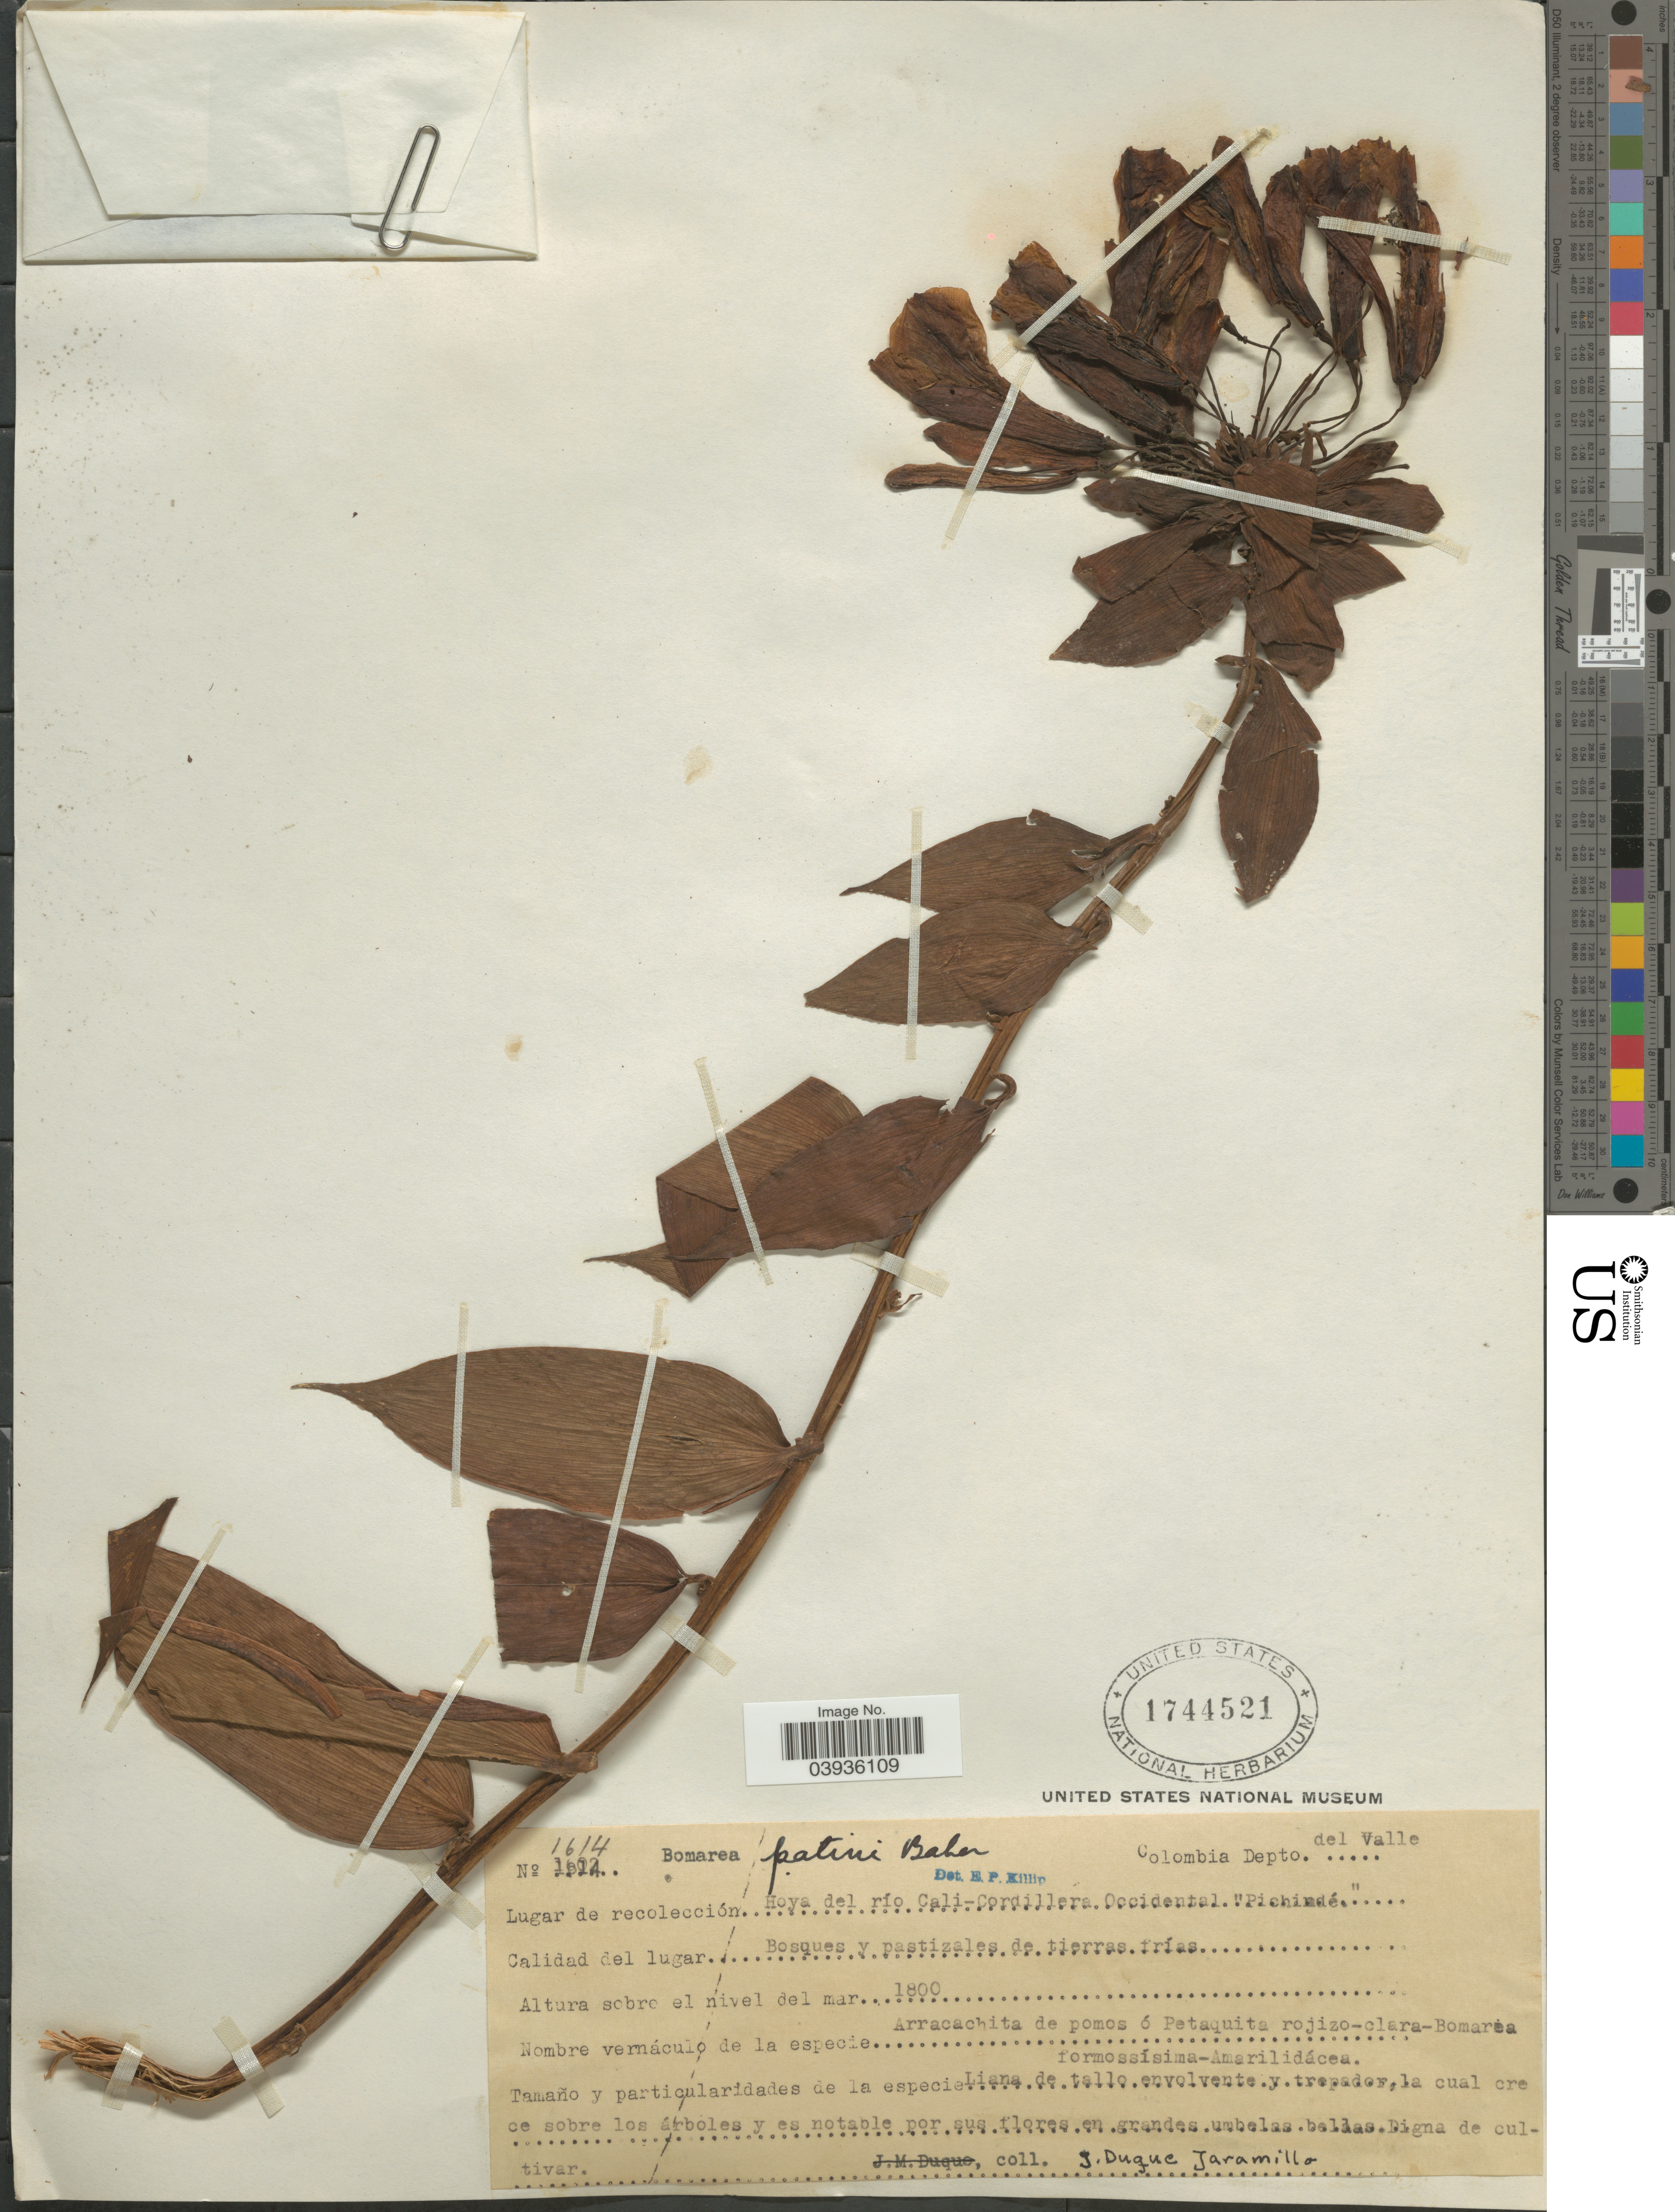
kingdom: Plantae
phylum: Tracheophyta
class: Liliopsida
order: Liliales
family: Alstroemeriaceae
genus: Bomarea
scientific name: Bomarea patinii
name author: Baker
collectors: J. M. Duque Jaramillo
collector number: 1614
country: Colombia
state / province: Valle del Cauca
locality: Depto. del Valle. Hoya del río Cali-Cordillera Occidental "Pichindé".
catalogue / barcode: US 1744521